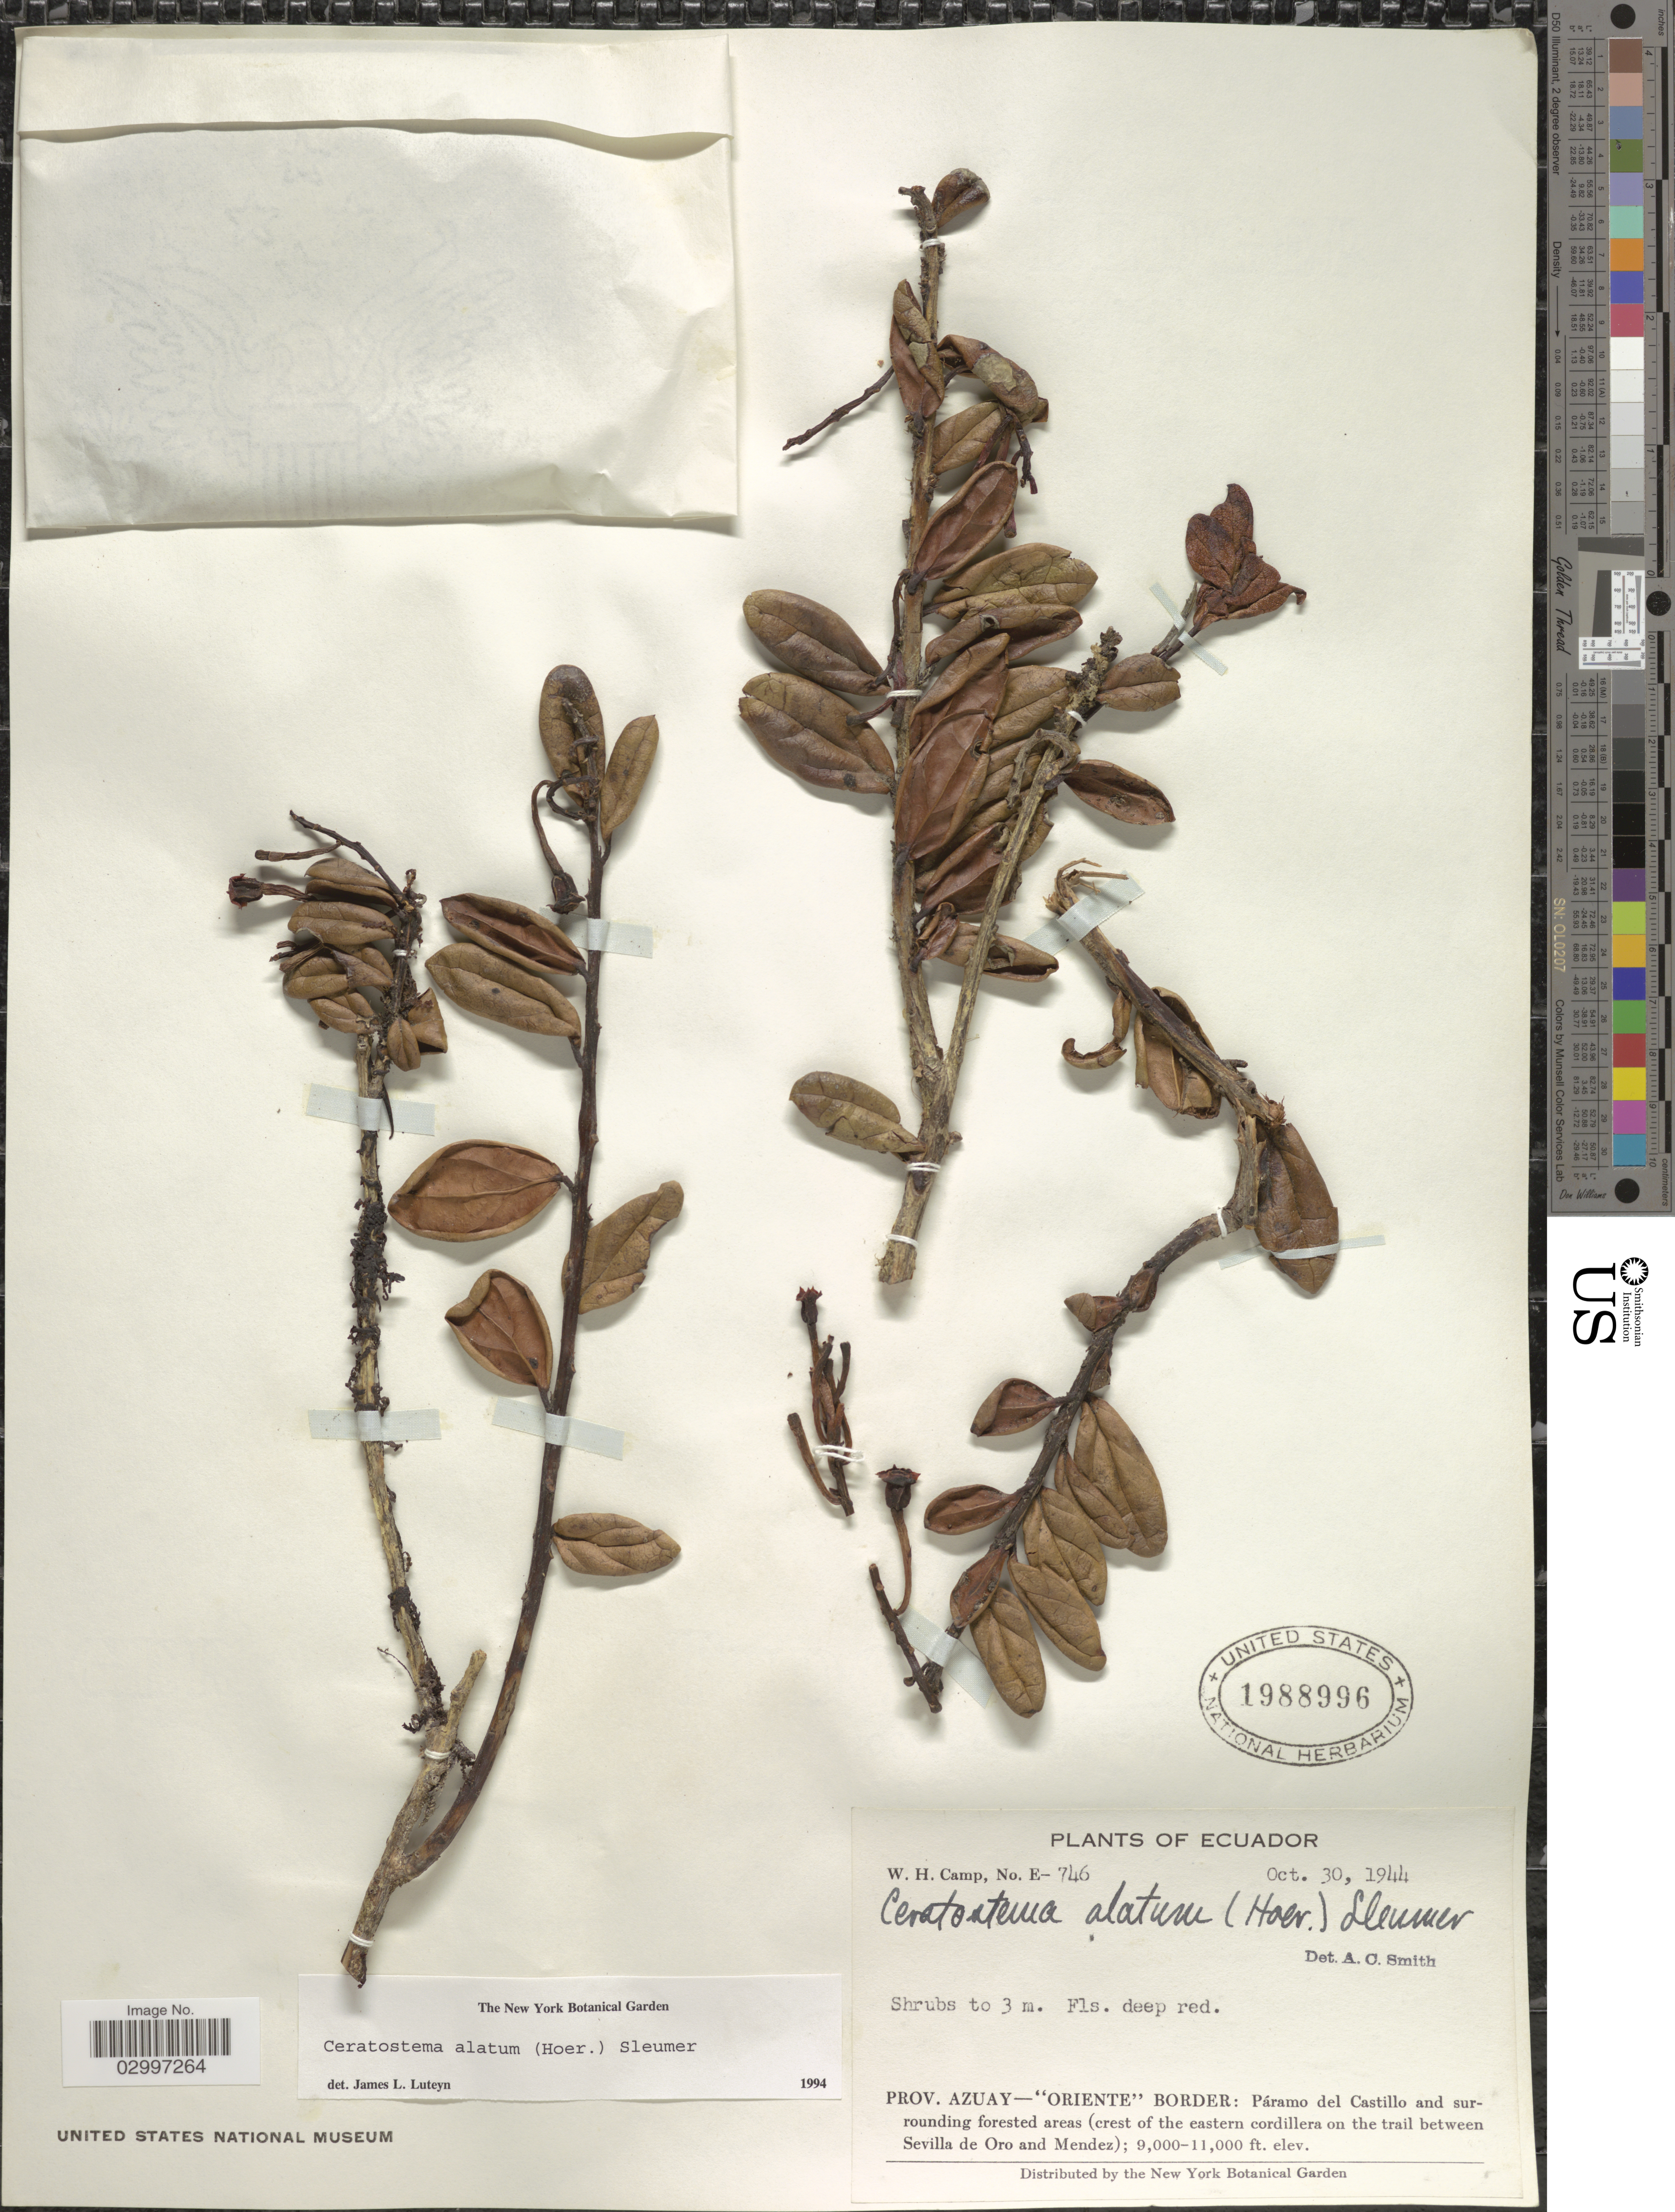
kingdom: Plantae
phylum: Tracheophyta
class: Magnoliopsida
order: Ericales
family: Ericaceae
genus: Ceratostema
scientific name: Ceratostema alatum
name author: (Hoerold) Sleumer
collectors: W. H. Camp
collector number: E-746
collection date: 1944-10-30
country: Ecuador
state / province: Azuay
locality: Oriente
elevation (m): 2743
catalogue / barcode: US 1988996